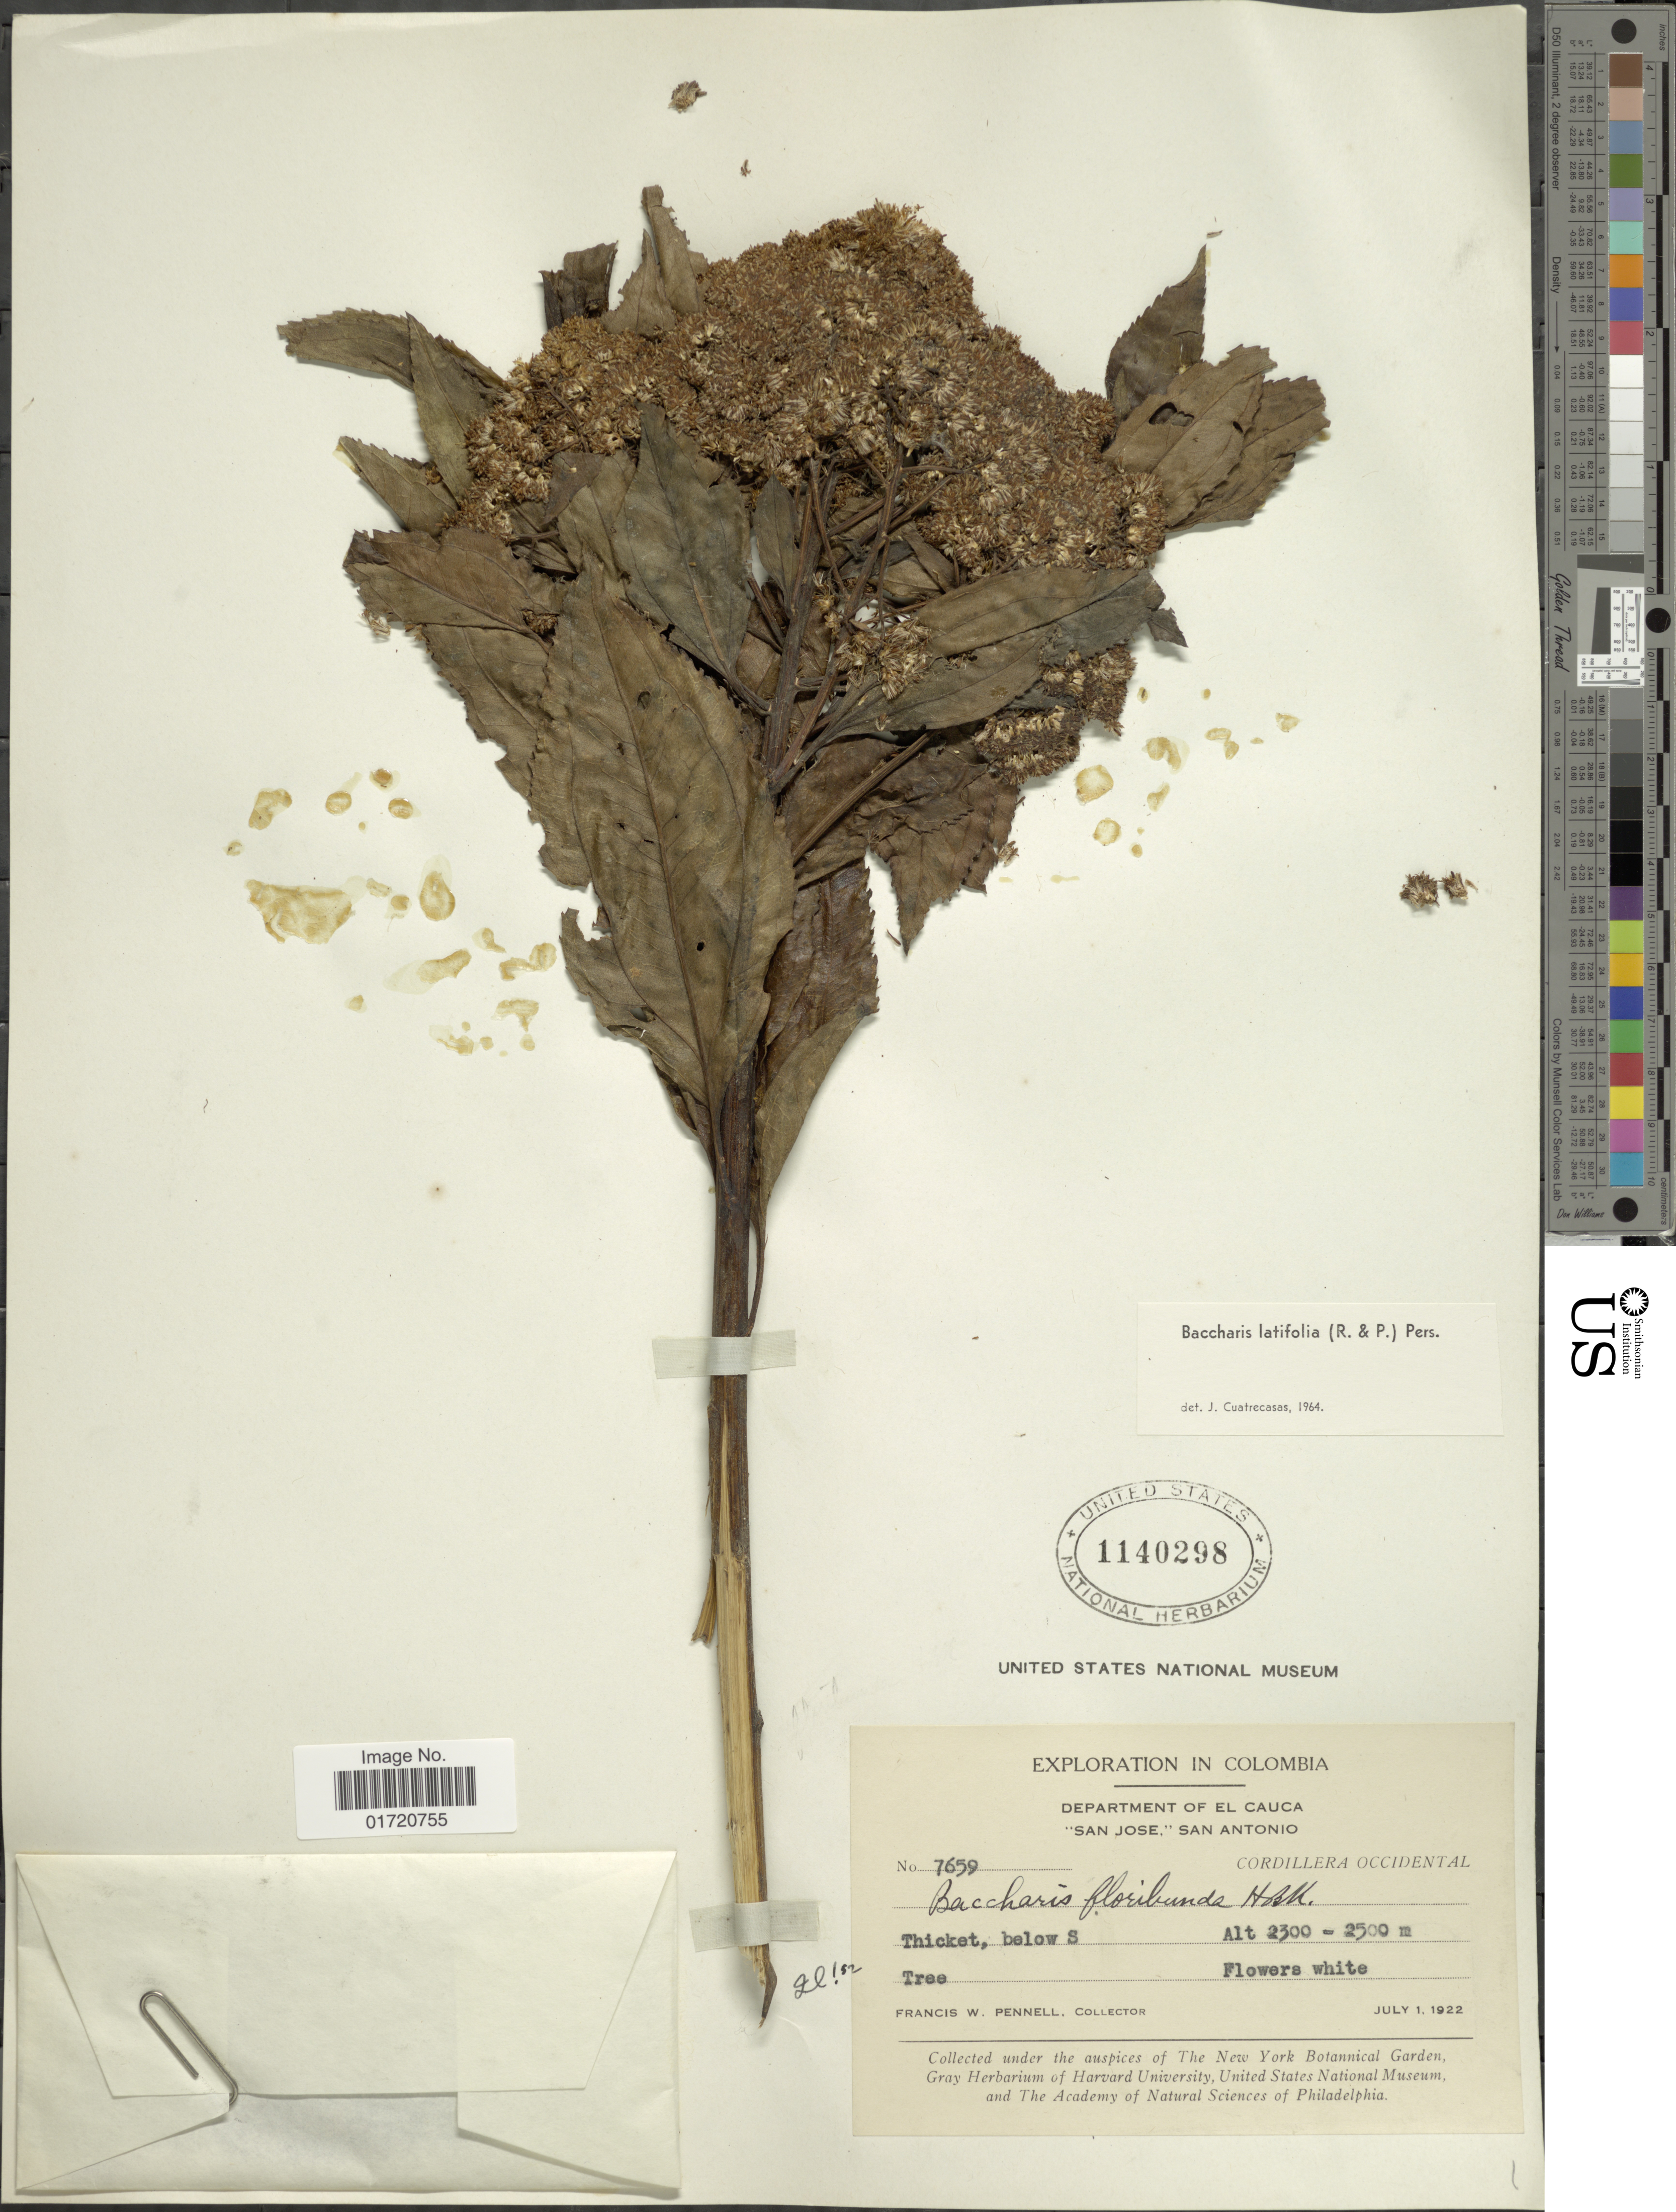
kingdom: Plantae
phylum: Tracheophyta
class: Magnoliopsida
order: Asterales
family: Asteraceae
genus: Baccharis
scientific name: Baccharis latifolia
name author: (Ruiz & Pav.) Pers.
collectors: F. W. Pennell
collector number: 7659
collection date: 1922-07-01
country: Colombia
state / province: Cauca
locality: San Jose, San Antonio, Cordillera Occidental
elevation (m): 2300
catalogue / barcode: US 1140298